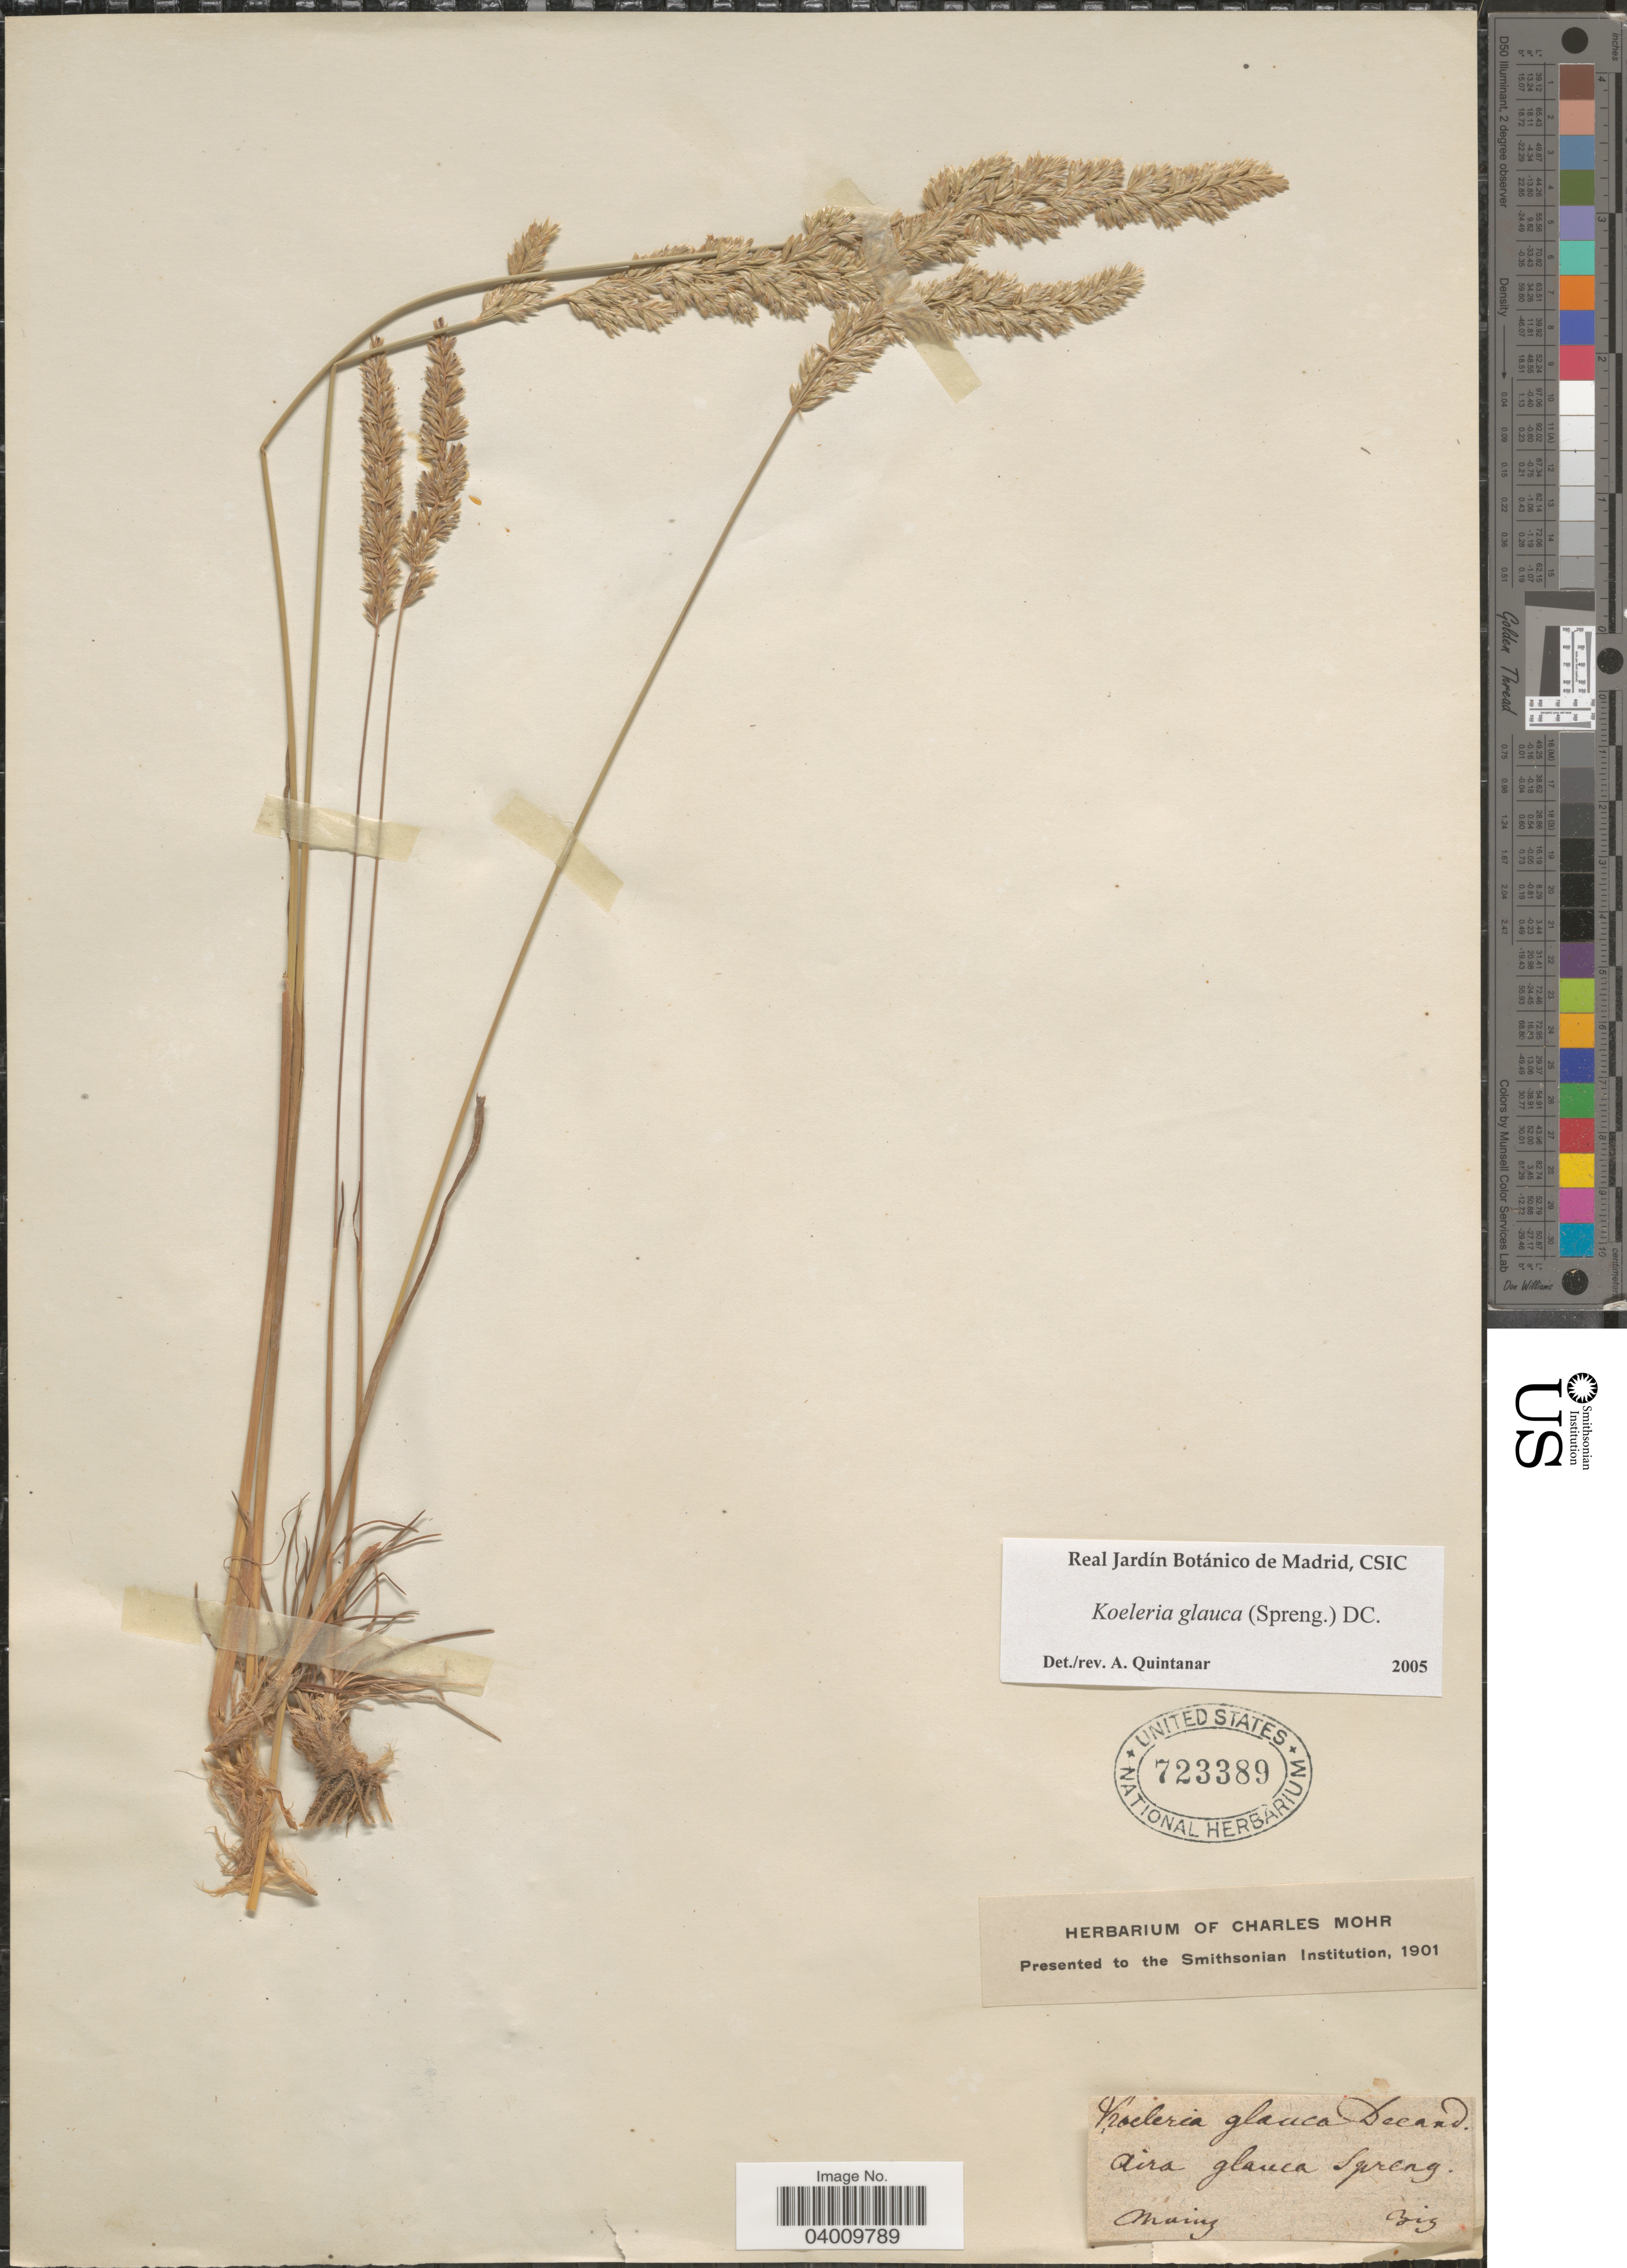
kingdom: Plantae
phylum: Tracheophyta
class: Liliopsida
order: Poales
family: Poaceae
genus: Koeleria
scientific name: Koeleria glauca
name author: (Spreng.) DC.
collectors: Ziz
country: Germany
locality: Mainz.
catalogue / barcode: US 723389